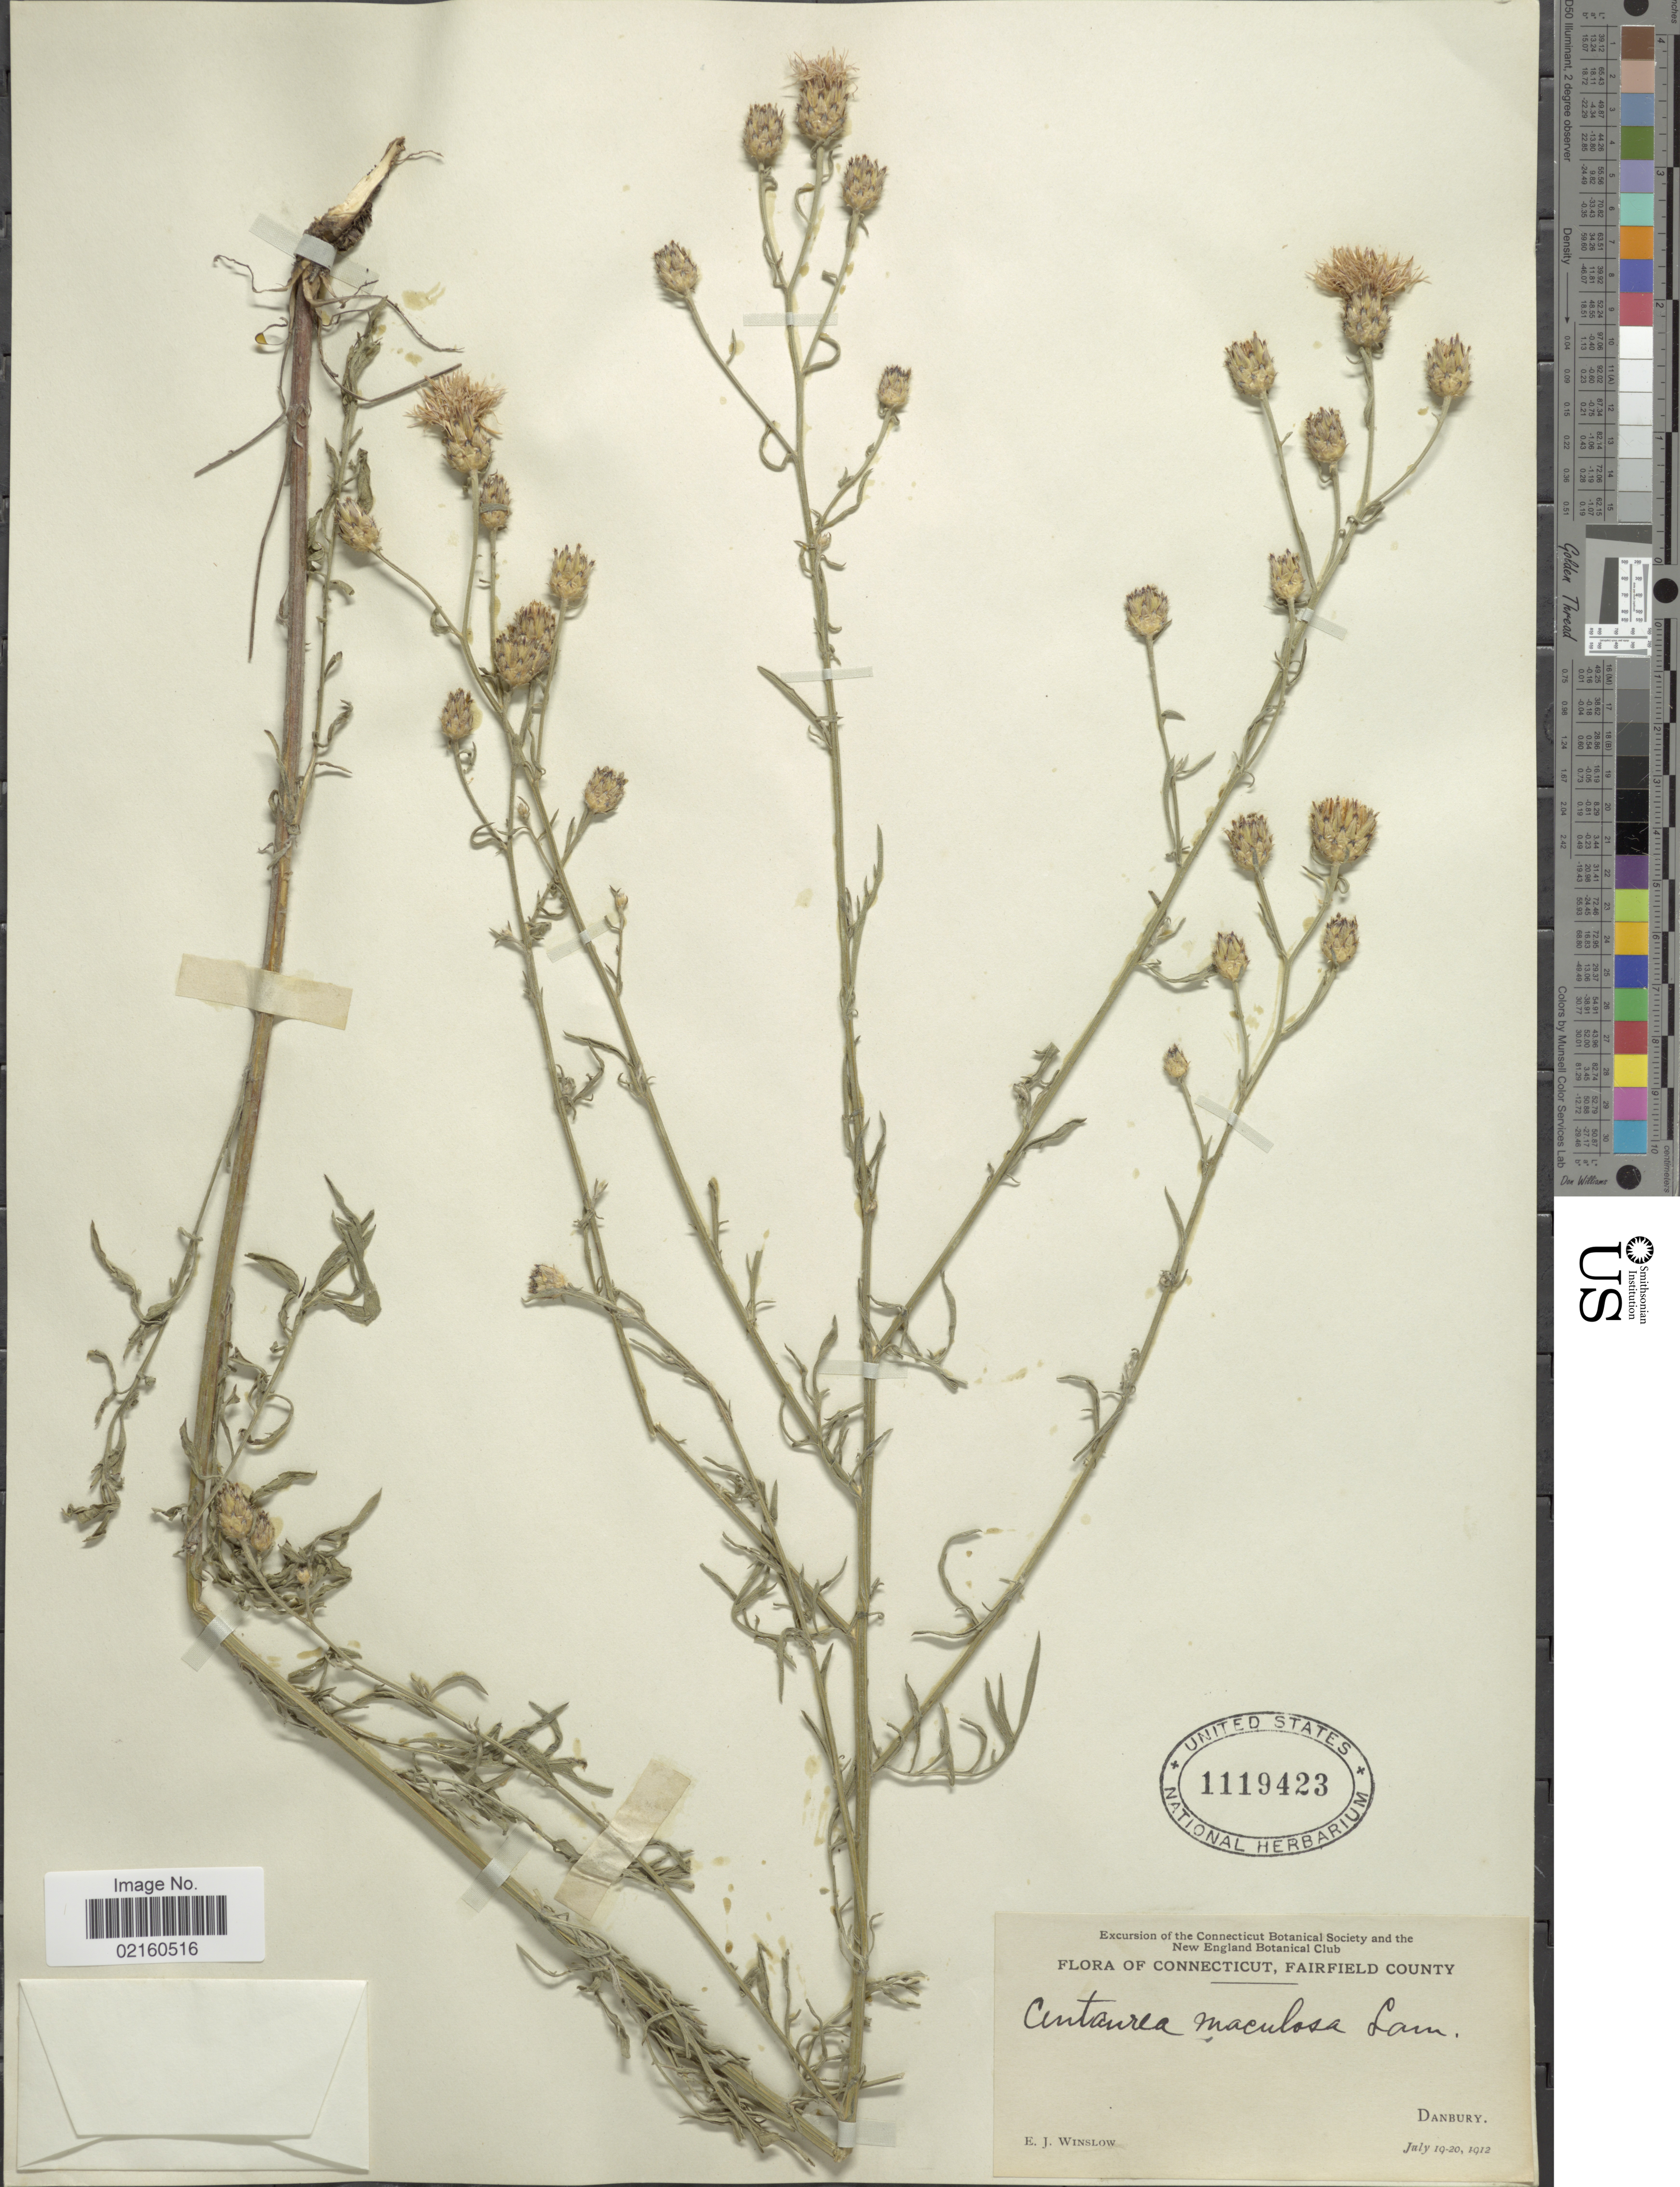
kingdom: Plantae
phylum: Tracheophyta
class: Magnoliopsida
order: Asterales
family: Asteraceae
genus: Centaurea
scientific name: Centaurea stoebe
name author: L.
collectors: E. Winslow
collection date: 1912-07-19/1912-07-20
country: United States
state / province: Connecticut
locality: Fairfield County, Danbury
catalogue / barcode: US 1119423